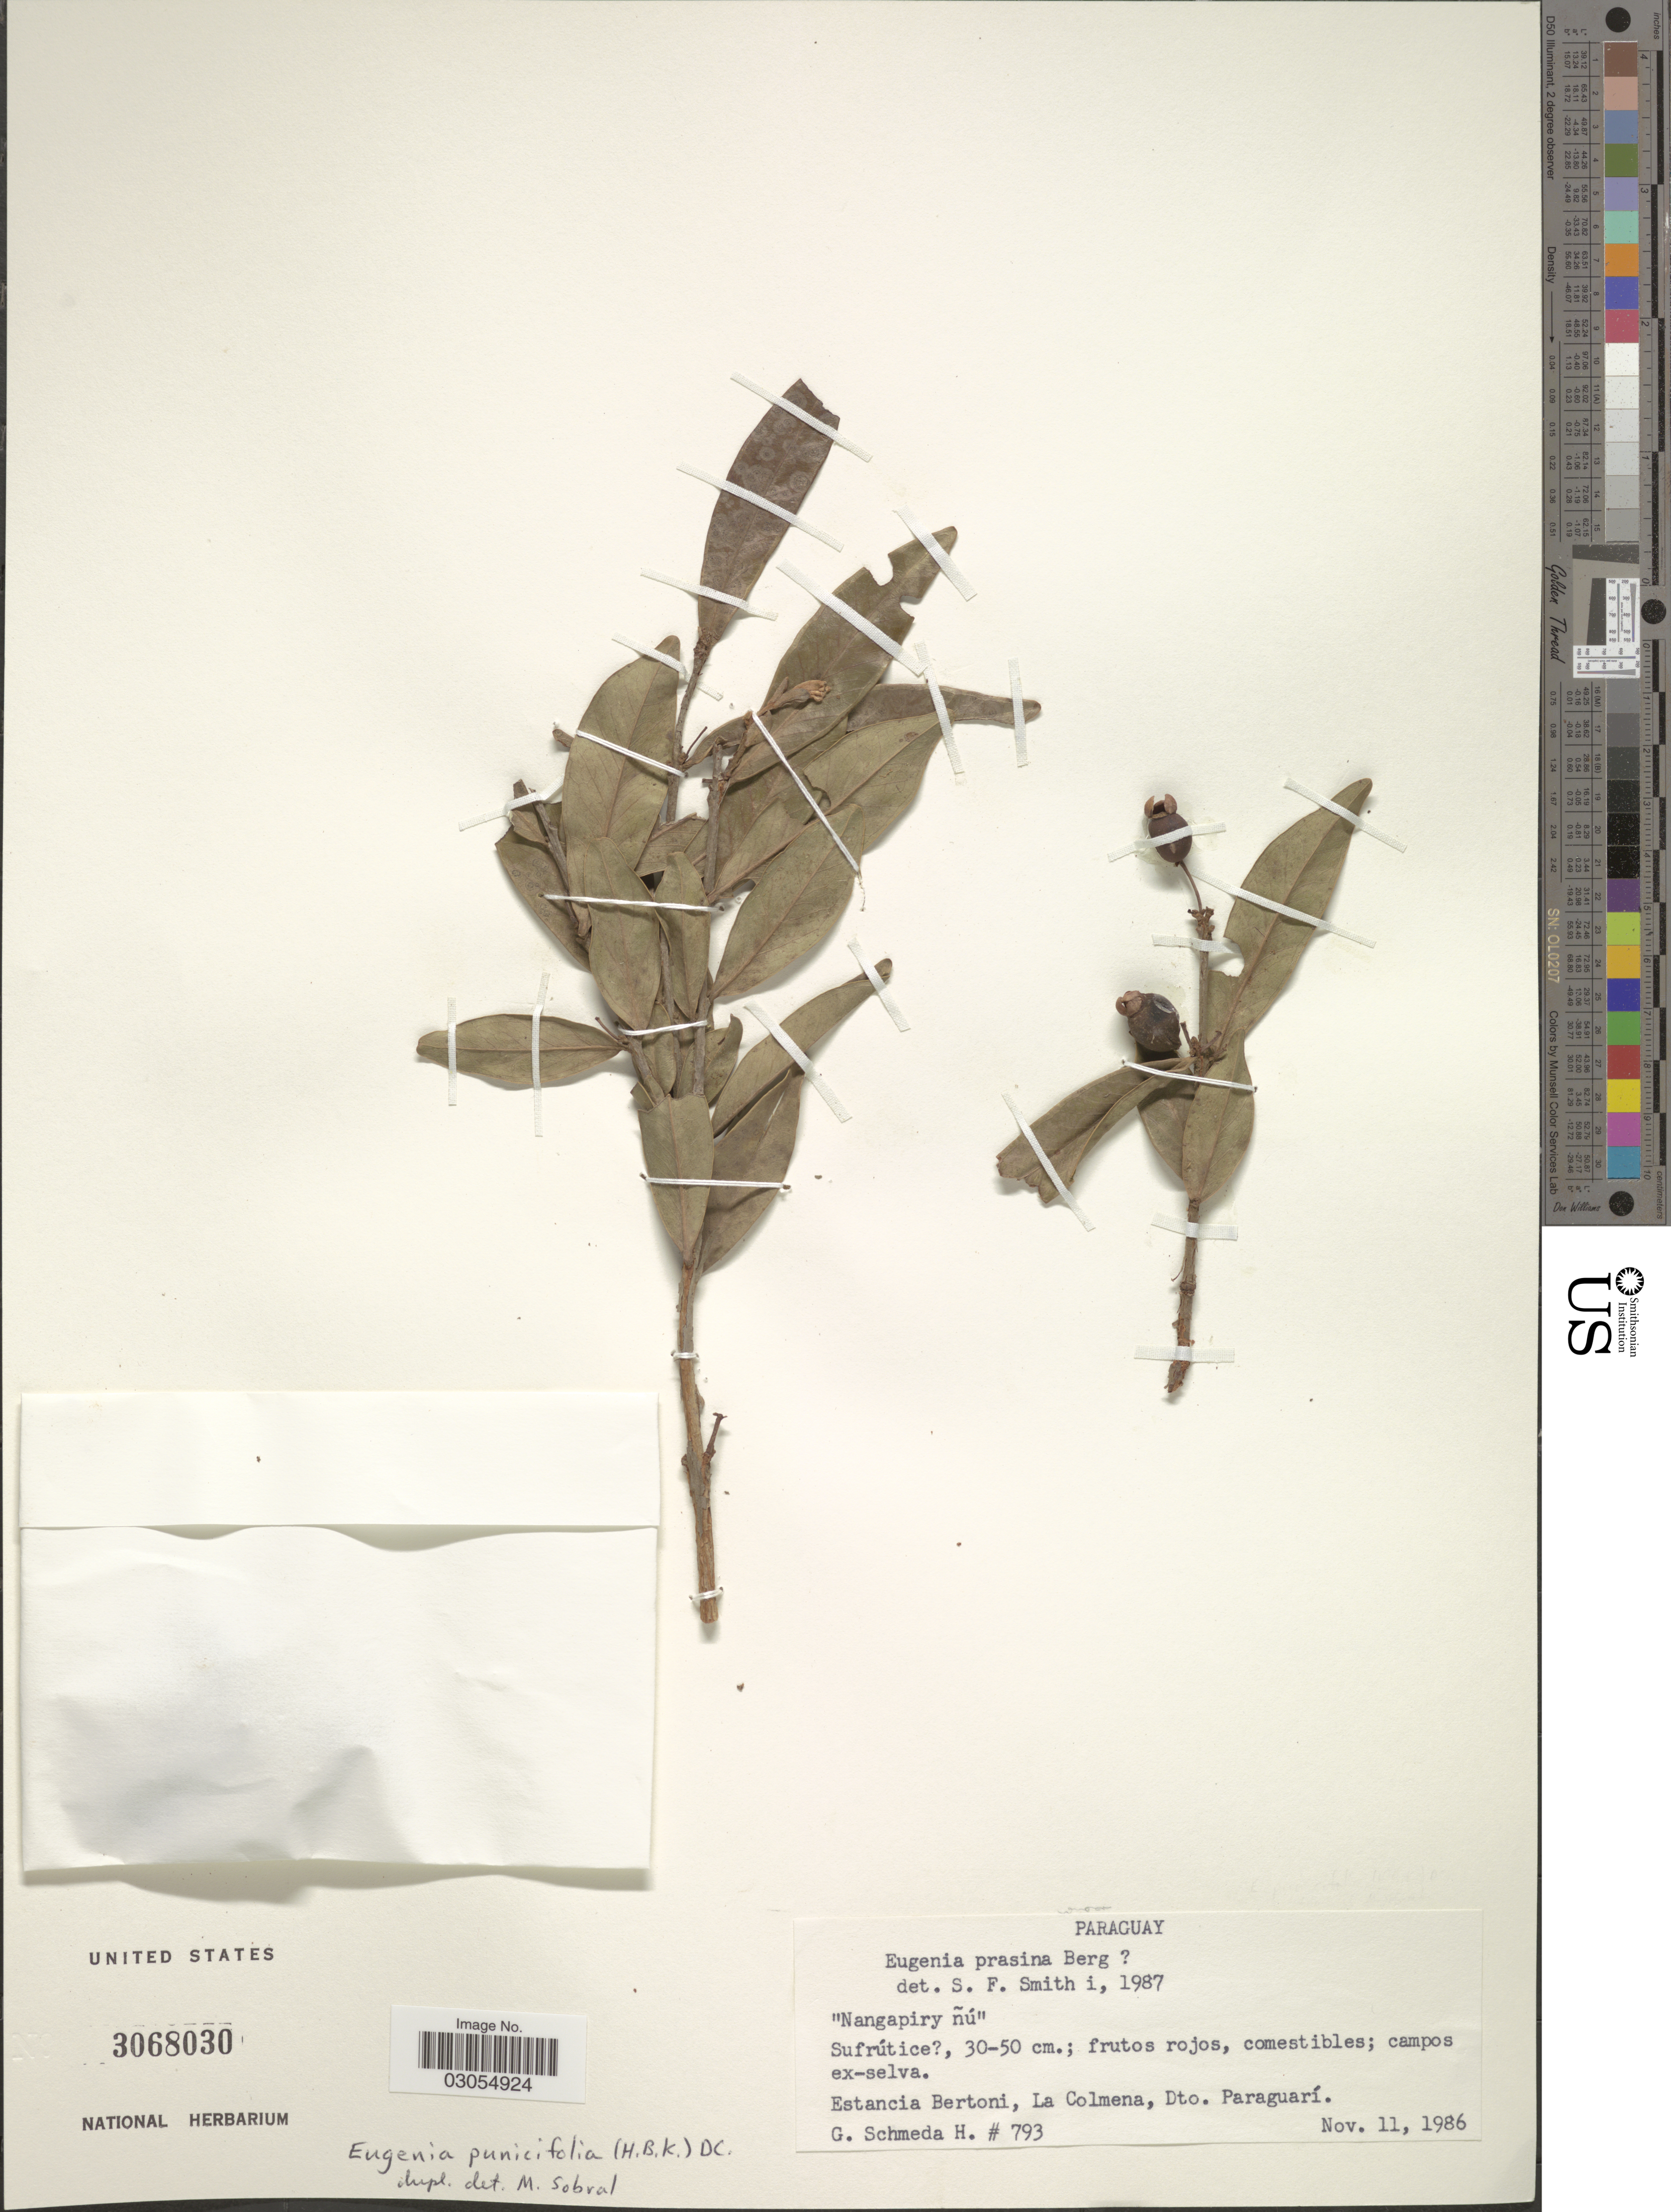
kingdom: Plantae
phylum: Tracheophyta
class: Magnoliopsida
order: Myrtales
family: Myrtaceae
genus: Eugenia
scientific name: Eugenia punicifolia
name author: (Kunth) DC.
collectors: G. Schmeda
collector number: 793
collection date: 1986-11-11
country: Paraguay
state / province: Paraguari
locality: Estancia Bertoni, La Colmena, Dto. Paraguarí.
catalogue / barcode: US 3068030